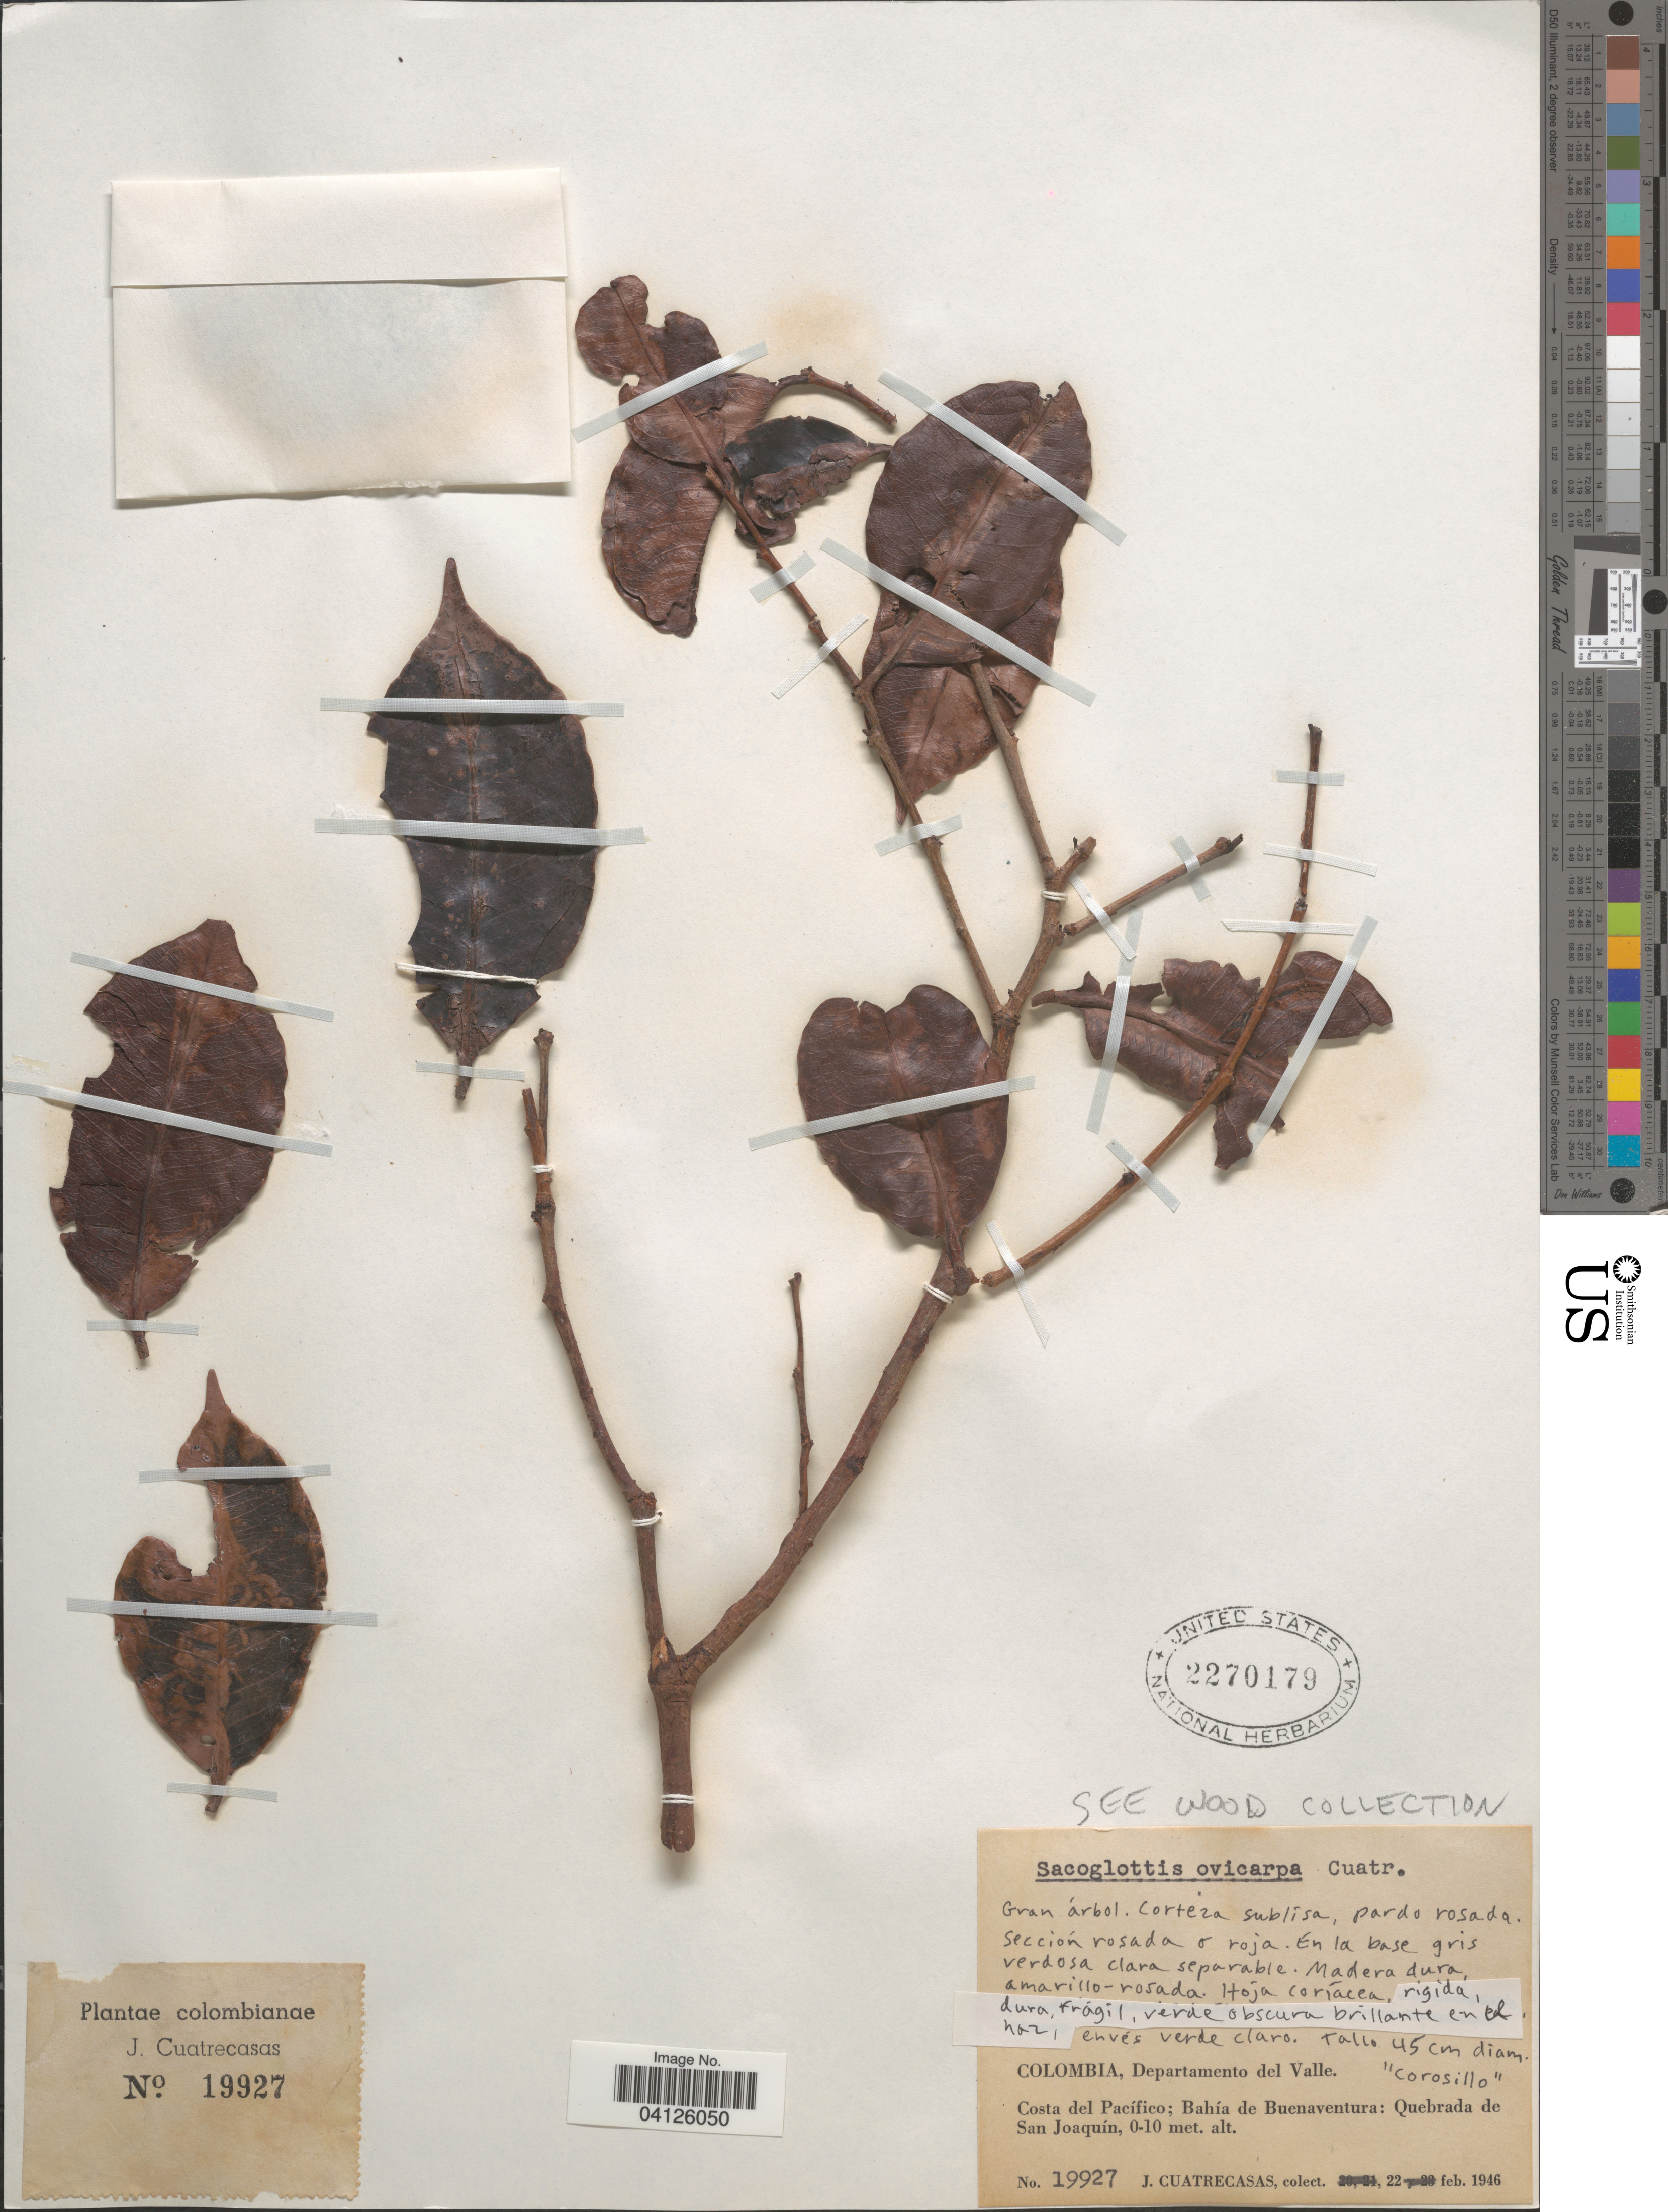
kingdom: Plantae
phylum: Tracheophyta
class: Magnoliopsida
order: Malpighiales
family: Humiriaceae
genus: Sacoglottis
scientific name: Sacoglottis ovicarpa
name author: Cuatrec.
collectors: J. Cuatrecasas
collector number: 19927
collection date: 1946-02-22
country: Colombia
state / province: Valle del Cauca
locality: Departamento del Valle. Costa del Pacífico; Bahía de Buenaventura: Quebrada de San Joaquín.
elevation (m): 0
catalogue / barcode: US 2270179